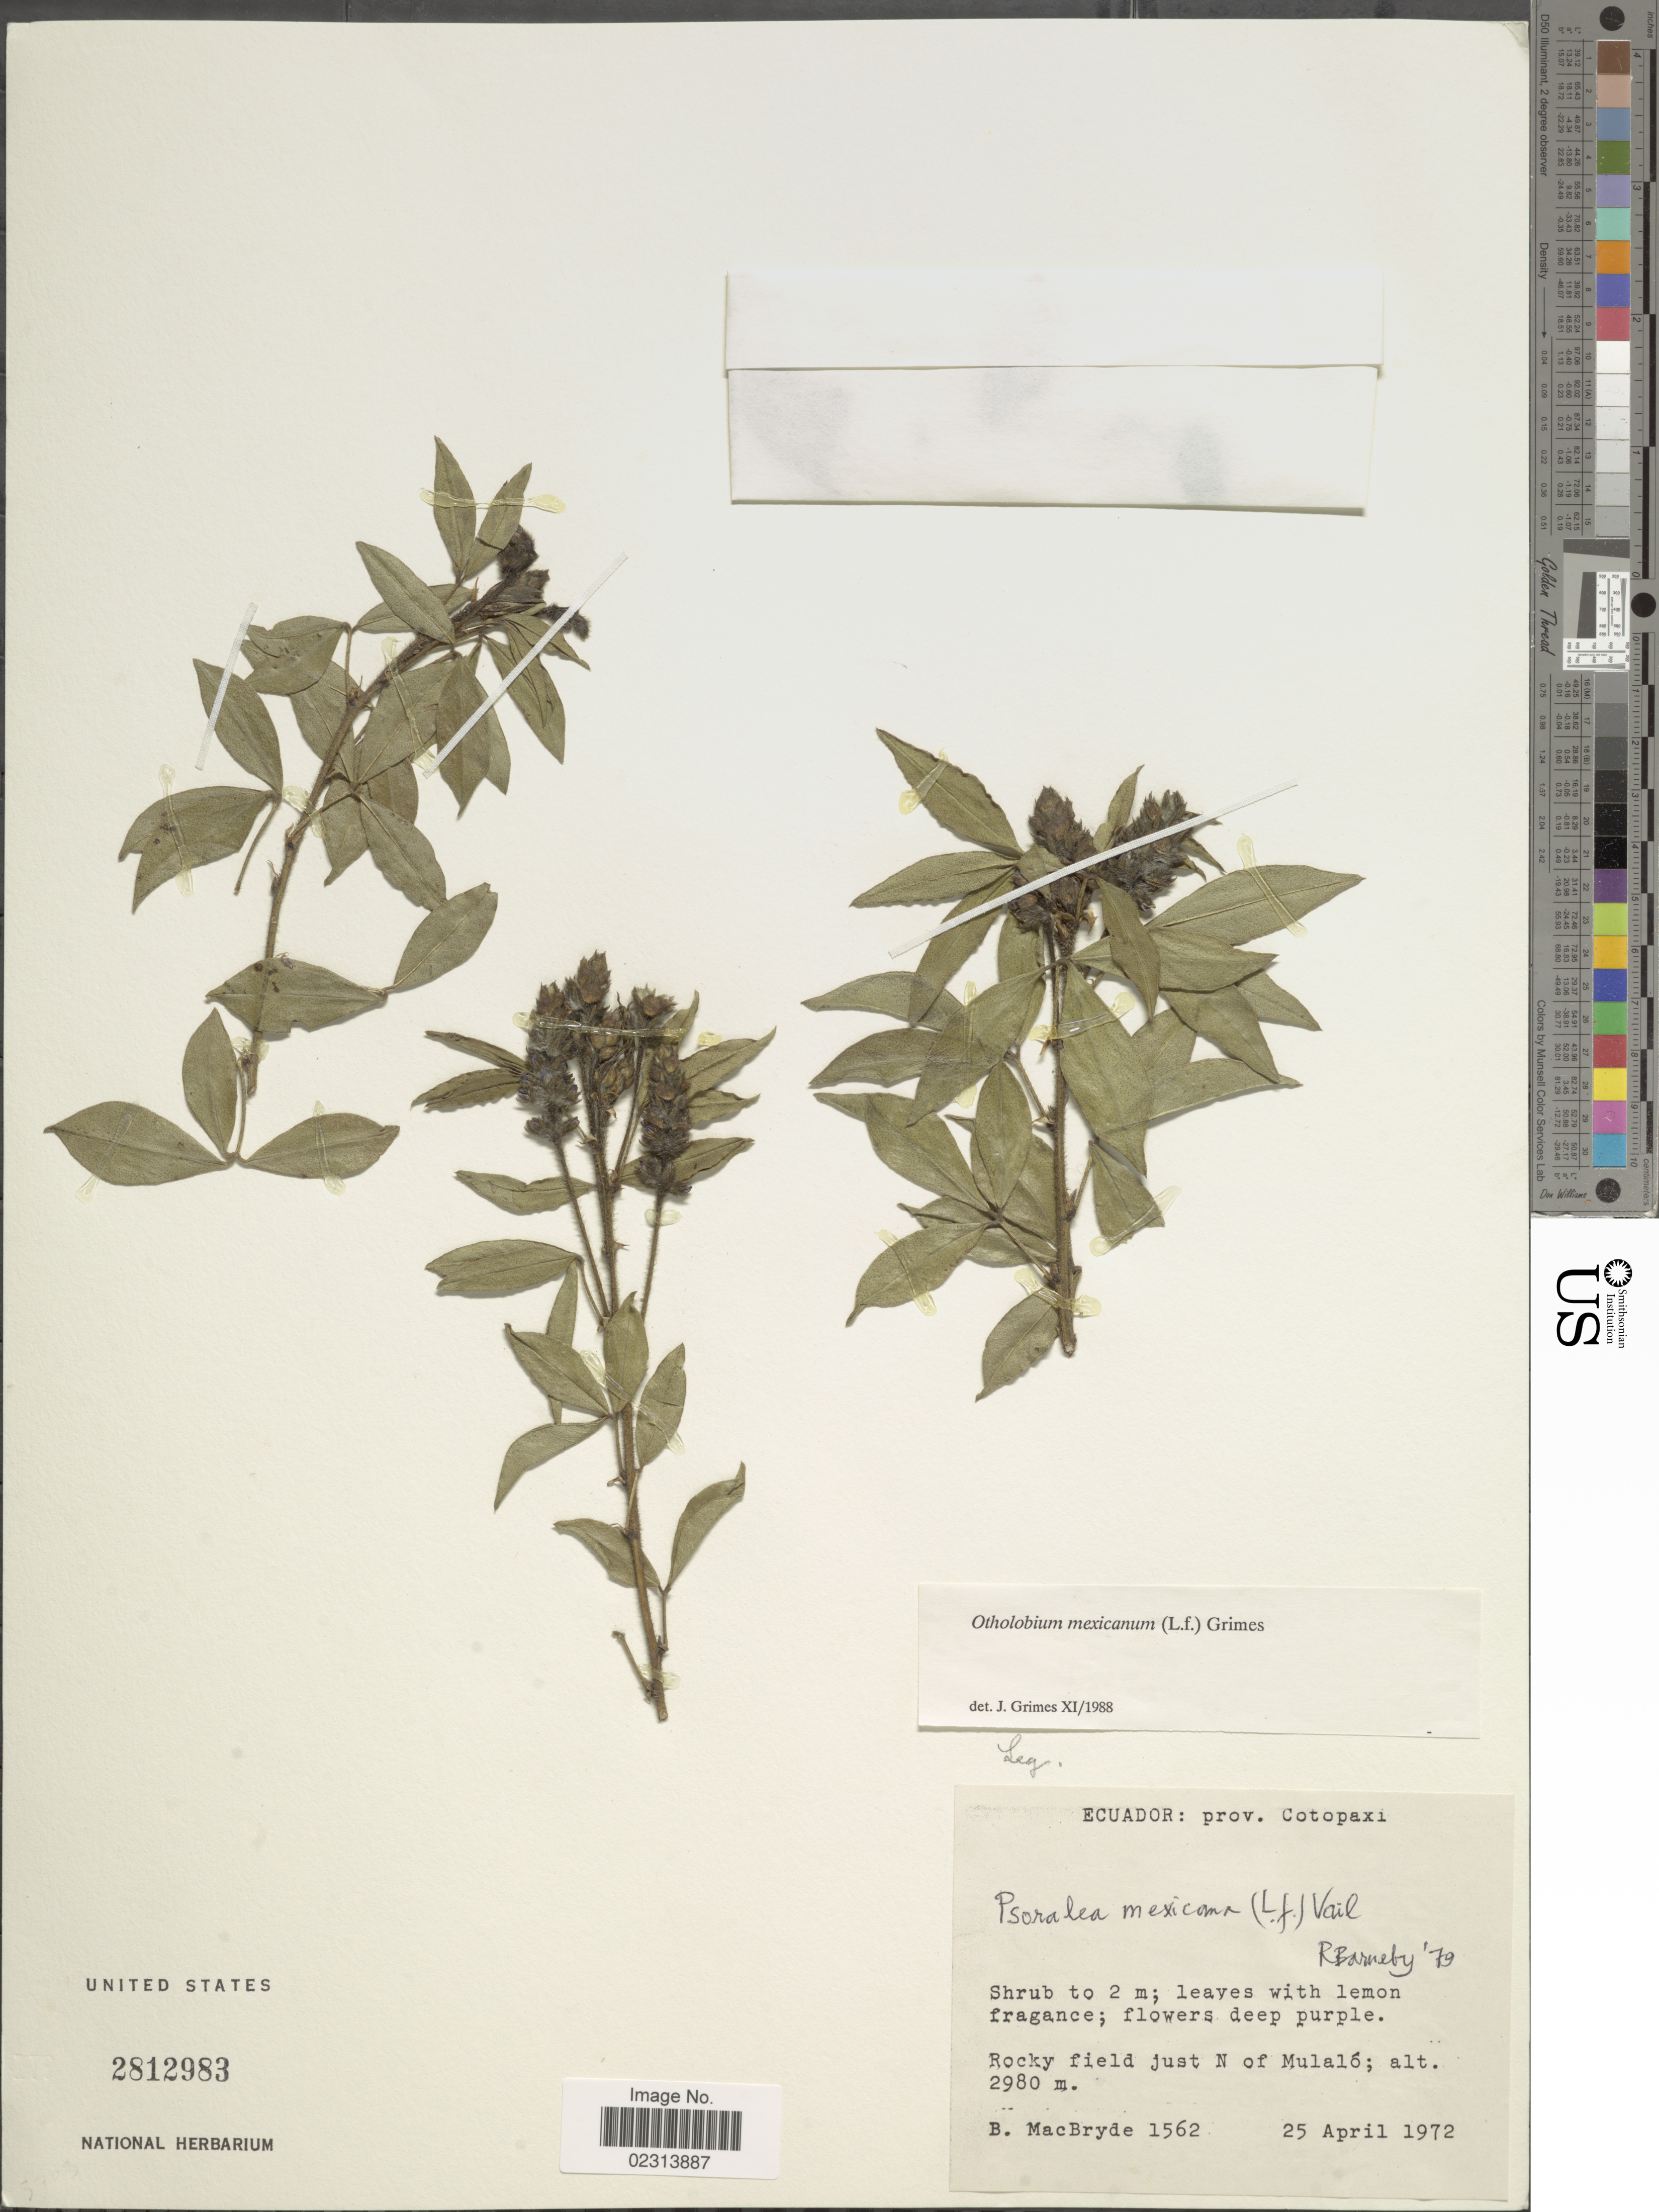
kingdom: Plantae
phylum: Tracheophyta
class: Magnoliopsida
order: Fabales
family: Fabaceae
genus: Otholobium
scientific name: Otholobium mexicanum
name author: (L. f.) J.W. Grimes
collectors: B. MacBryde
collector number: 1562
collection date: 1972-04-25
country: Ecuador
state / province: Cotopaxi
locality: Prov. Cotopaxi, Rocky field just N of Mulalo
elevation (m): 2980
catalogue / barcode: US 2912983